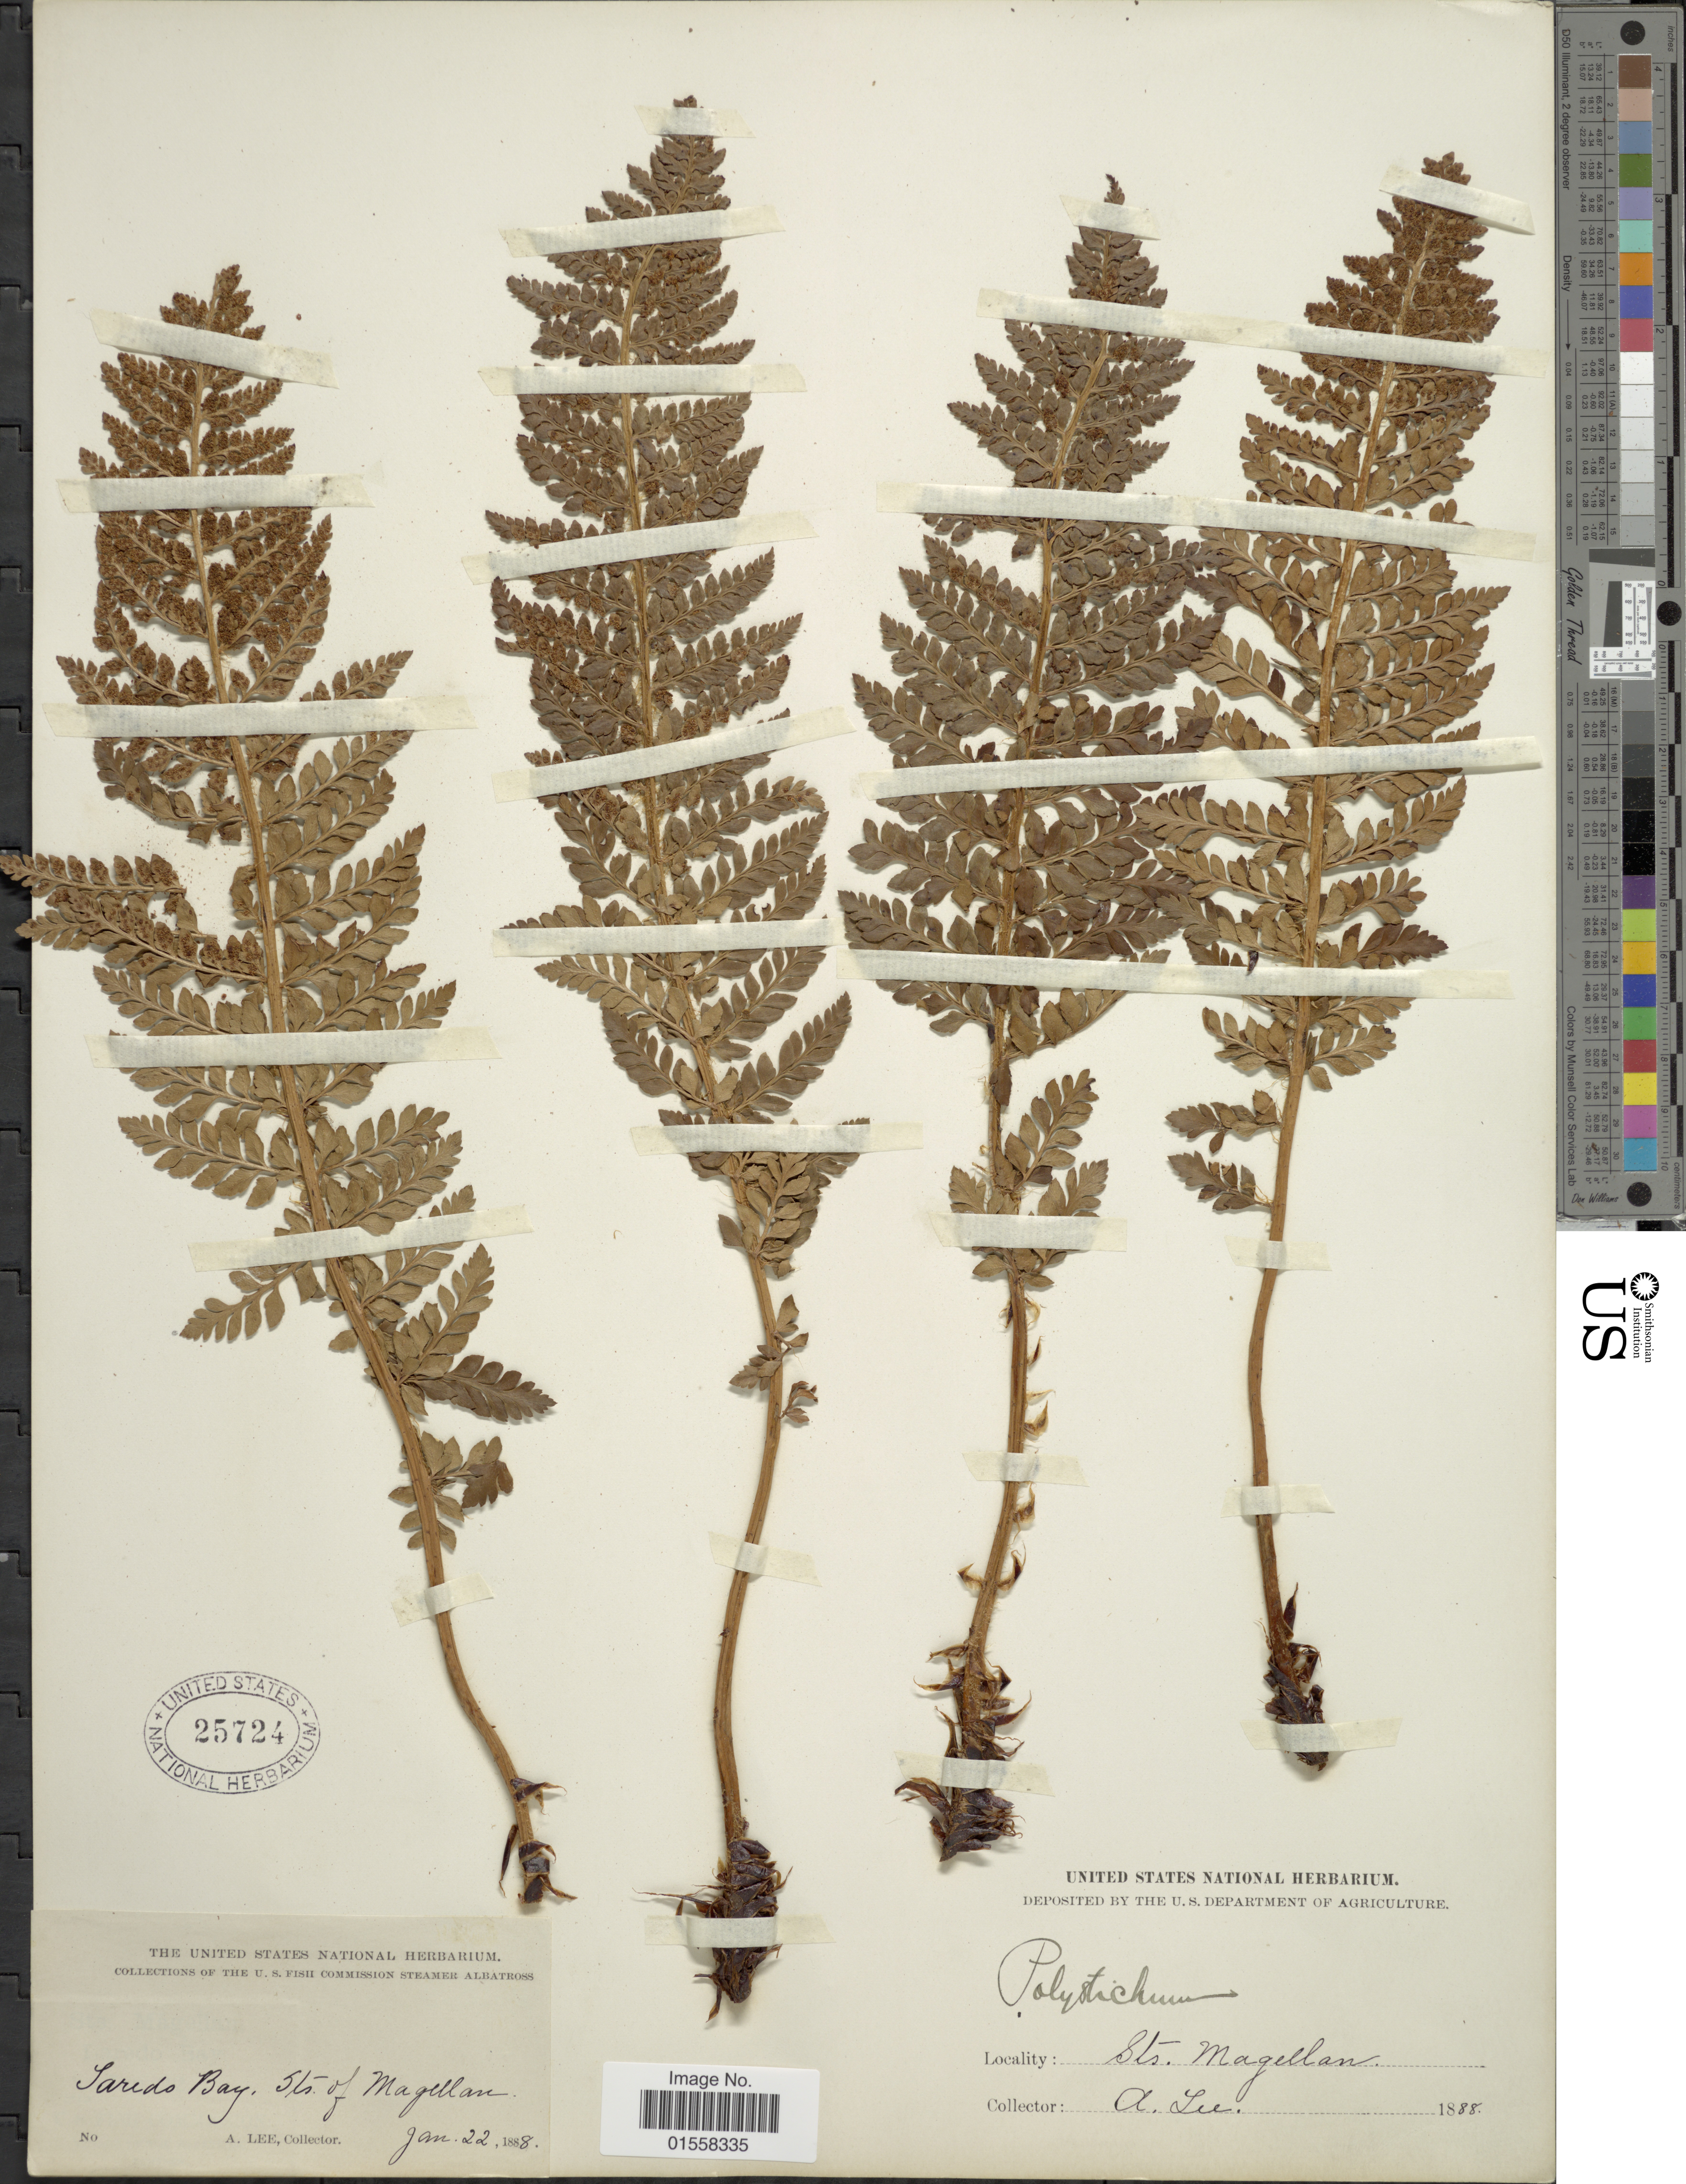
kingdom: Plantae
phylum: Tracheophyta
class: Polypodiopsida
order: Polypodiales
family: Dryopteridaceae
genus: Polystichum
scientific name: Polystichum mohrioides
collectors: A. Lee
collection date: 1888-01-22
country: Chile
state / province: Magallanes y de la Antártica Chilena (XII)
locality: Saredo Bay, Sts. of Magellan.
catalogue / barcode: US 25724